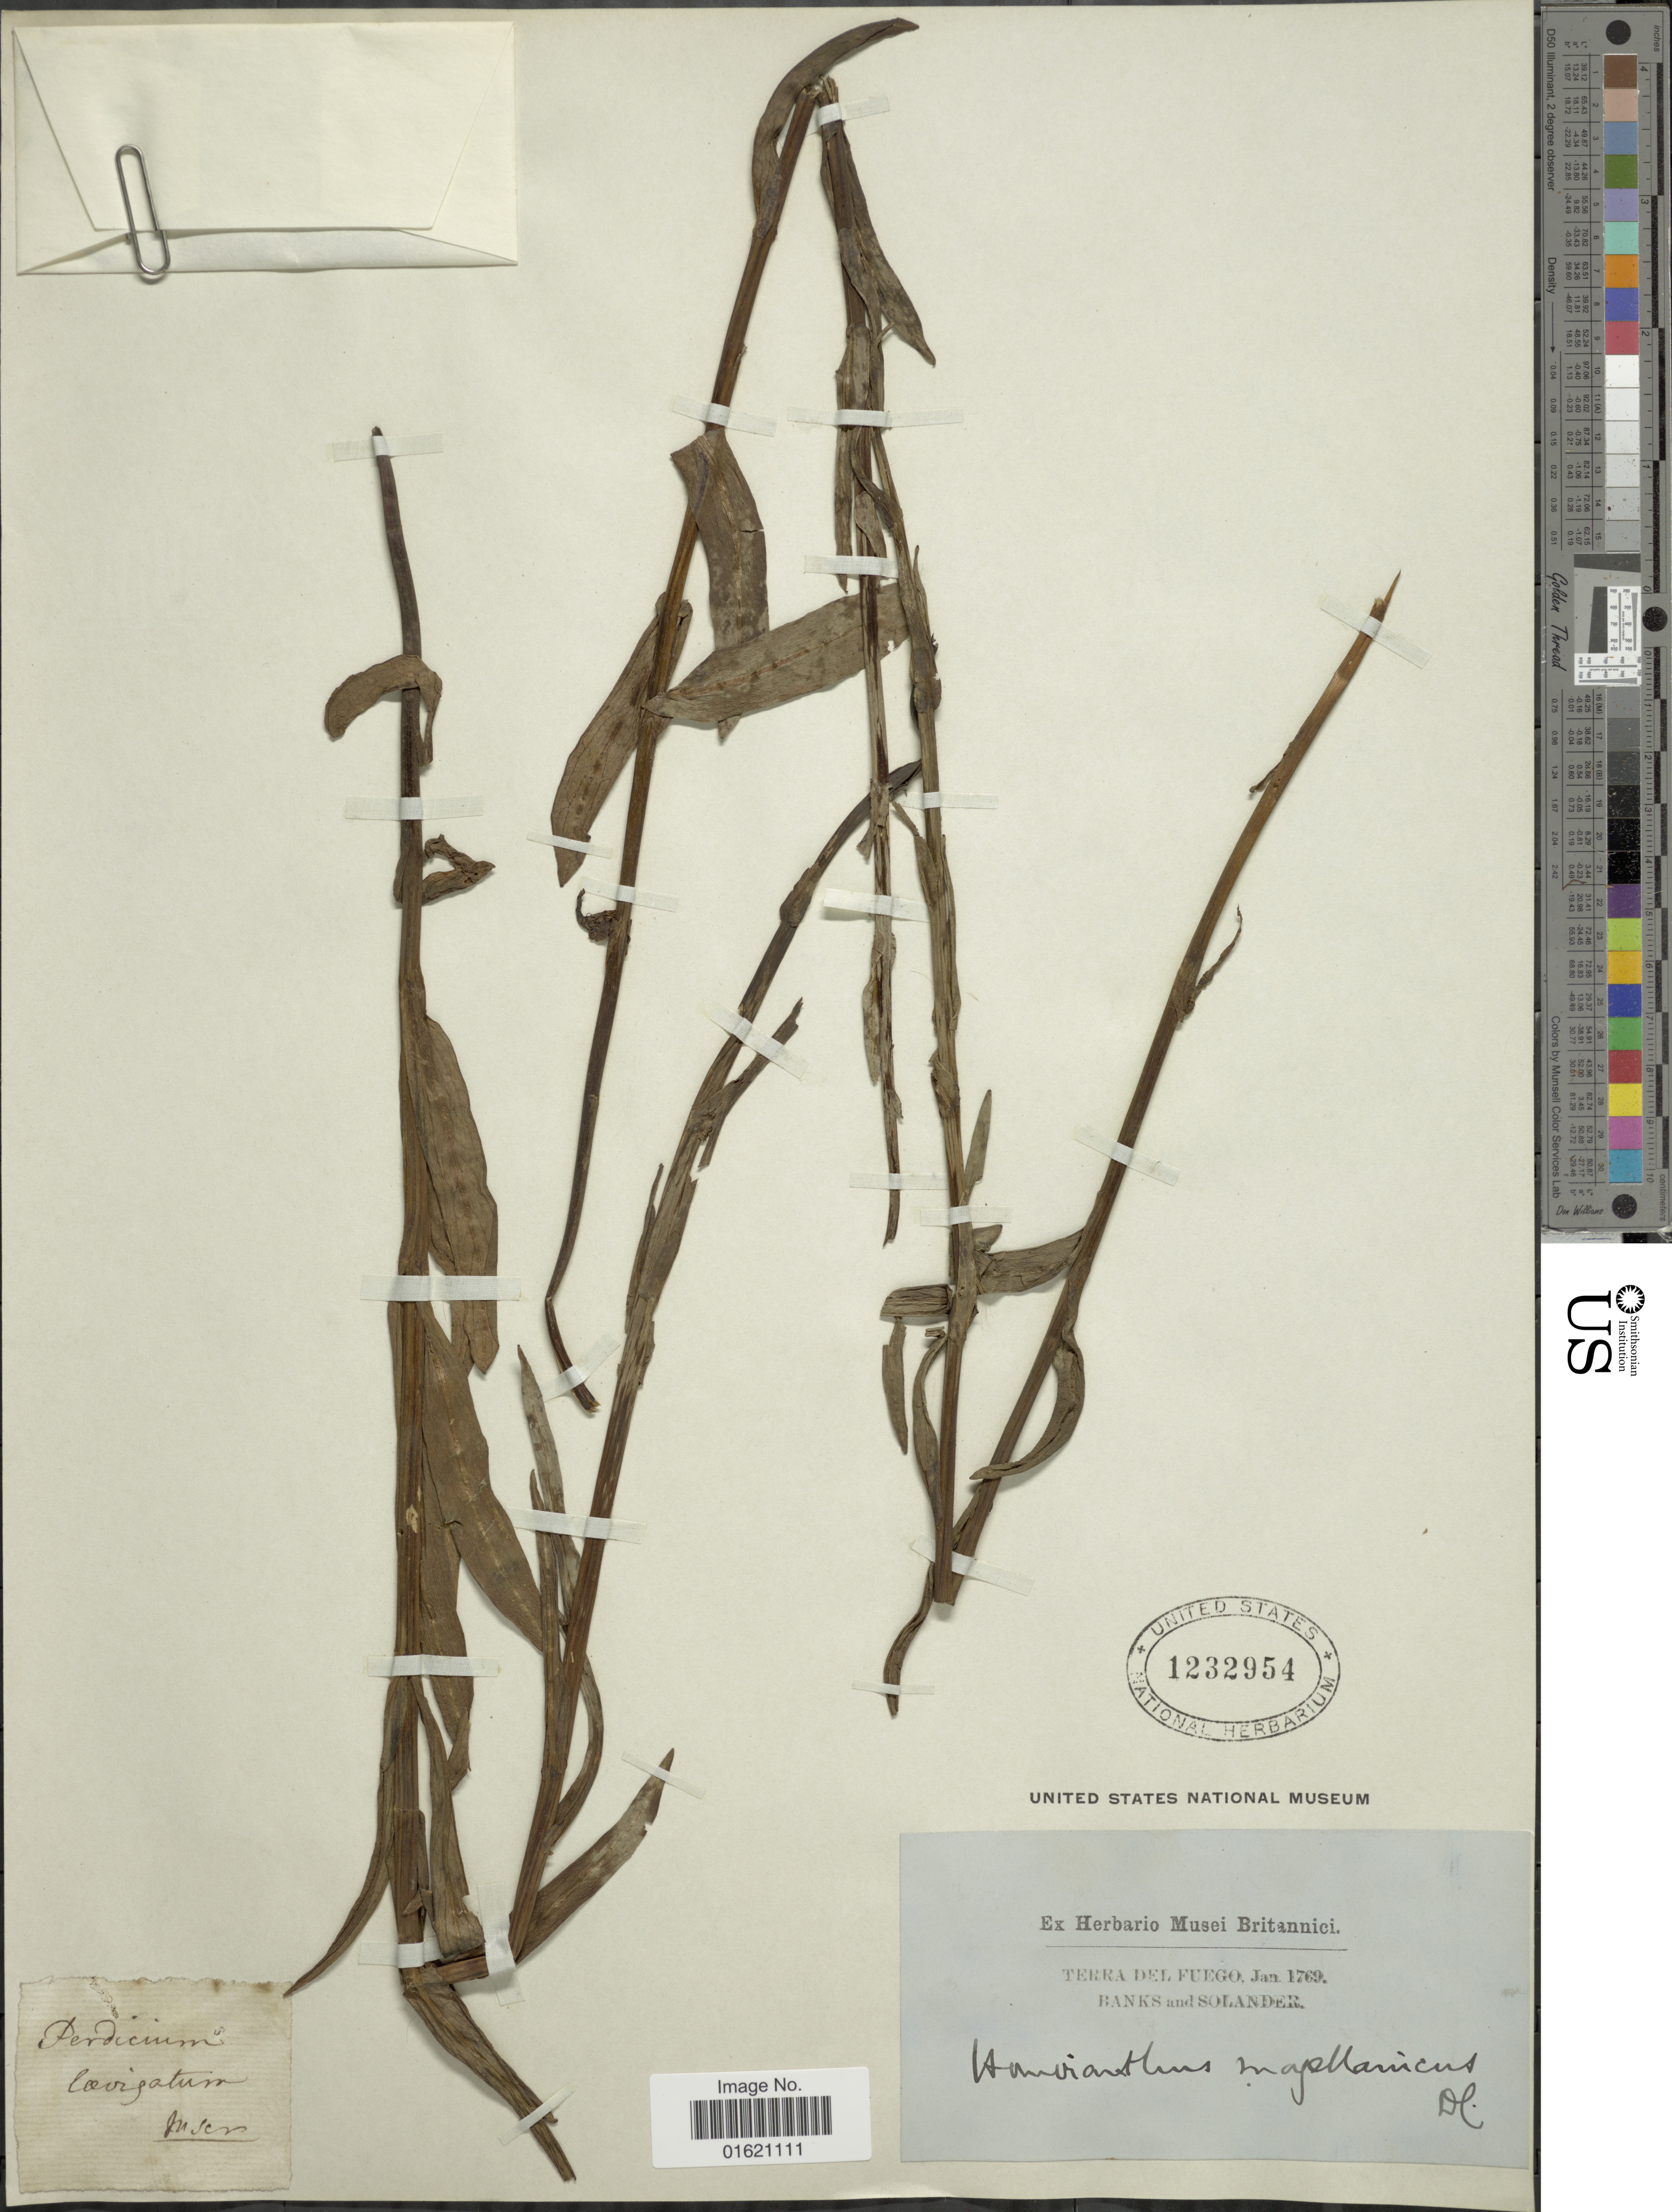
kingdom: Plantae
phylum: Tracheophyta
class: Magnoliopsida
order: Asterales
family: Asteraceae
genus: Trixis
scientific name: Trixis inula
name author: Crantz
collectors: -- Banks & -- Solander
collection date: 1769-01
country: Argentina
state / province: Tierra del Fuego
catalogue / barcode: US 1232954